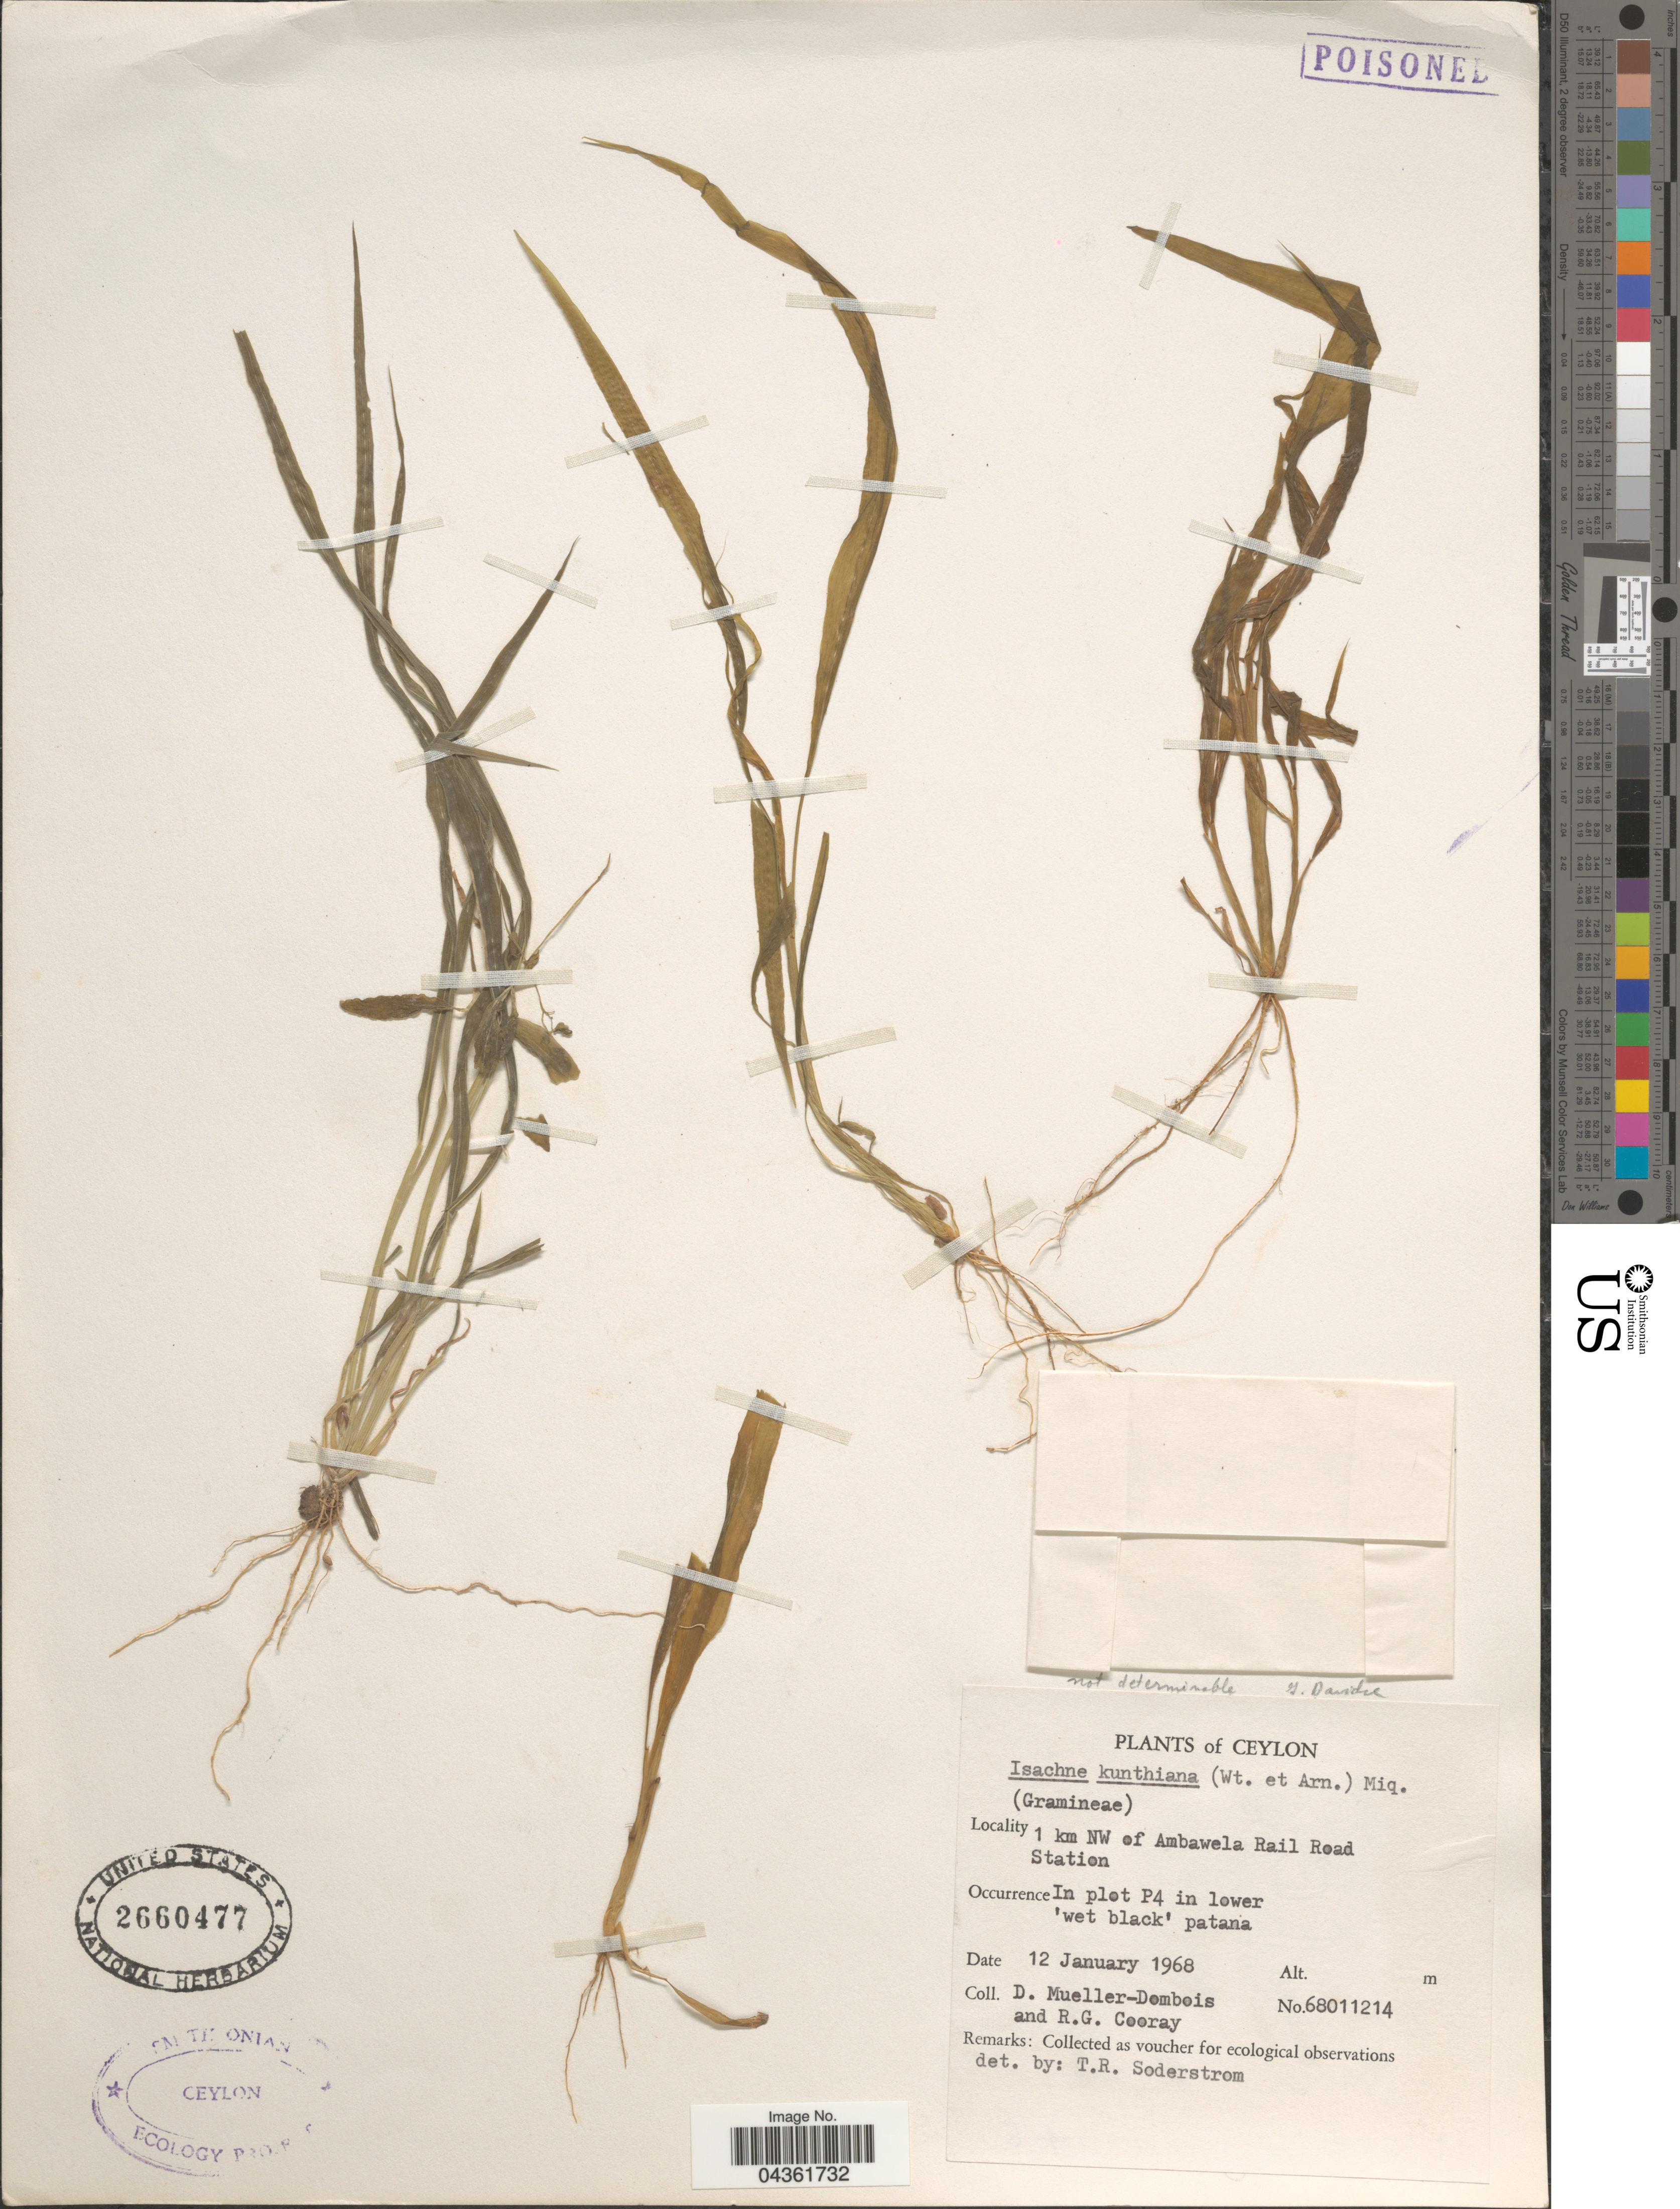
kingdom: Plantae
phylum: Tracheophyta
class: Liliopsida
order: Poales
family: Poaceae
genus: Isachne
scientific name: Isachne kunthiana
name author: (Wight & Arn. ex Steud.) Miq.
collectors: D. Mueller-Dombois & R. Cooray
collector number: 68011214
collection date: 1968-01-12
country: Sri Lanka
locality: Ceylon. 1 km NW of Ambawela Rail Road Station. In plot P4 in lower 'wet black' patana.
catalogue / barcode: US 2660477